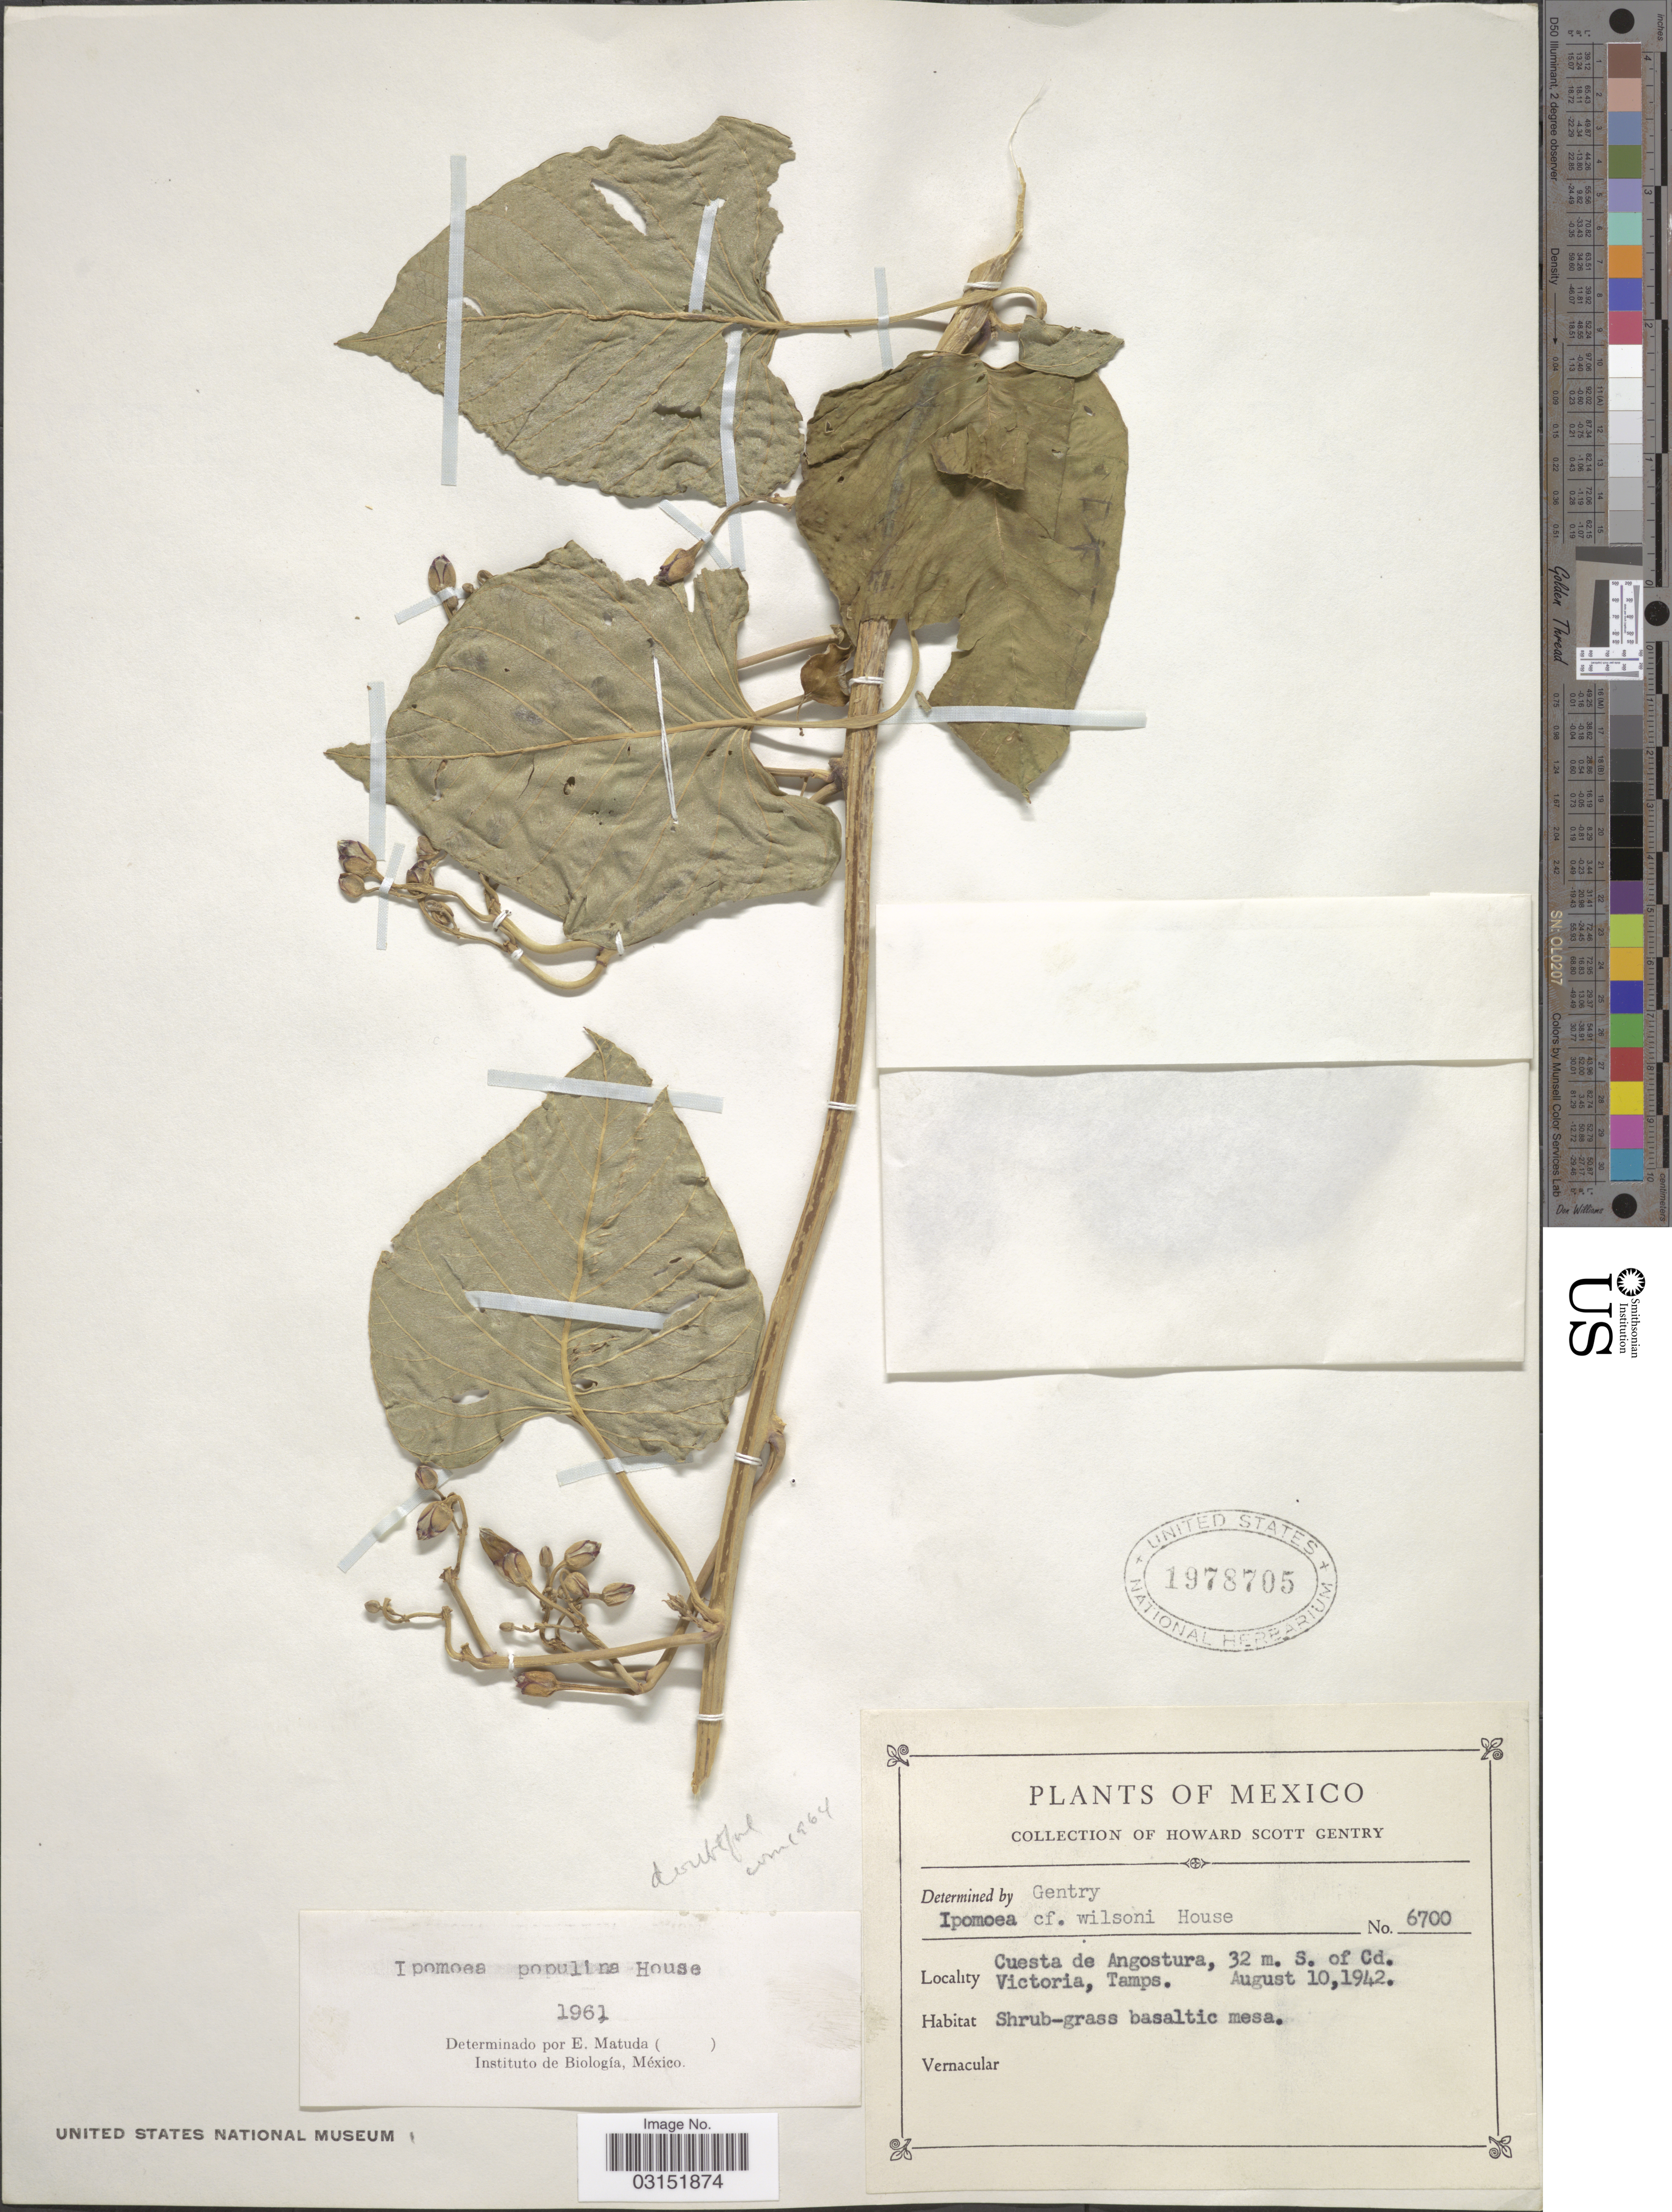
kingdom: Plantae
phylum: Tracheophyta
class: Magnoliopsida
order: Solanales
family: Convolvulaceae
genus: Ipomoea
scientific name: Ipomoea sp.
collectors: H. S. Gentry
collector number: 6700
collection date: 1942-08-10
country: Mexico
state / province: Tamaulipas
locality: Cuesta de Angostura, 32 m. S. of Cd. Victoria.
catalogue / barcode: US 1978705